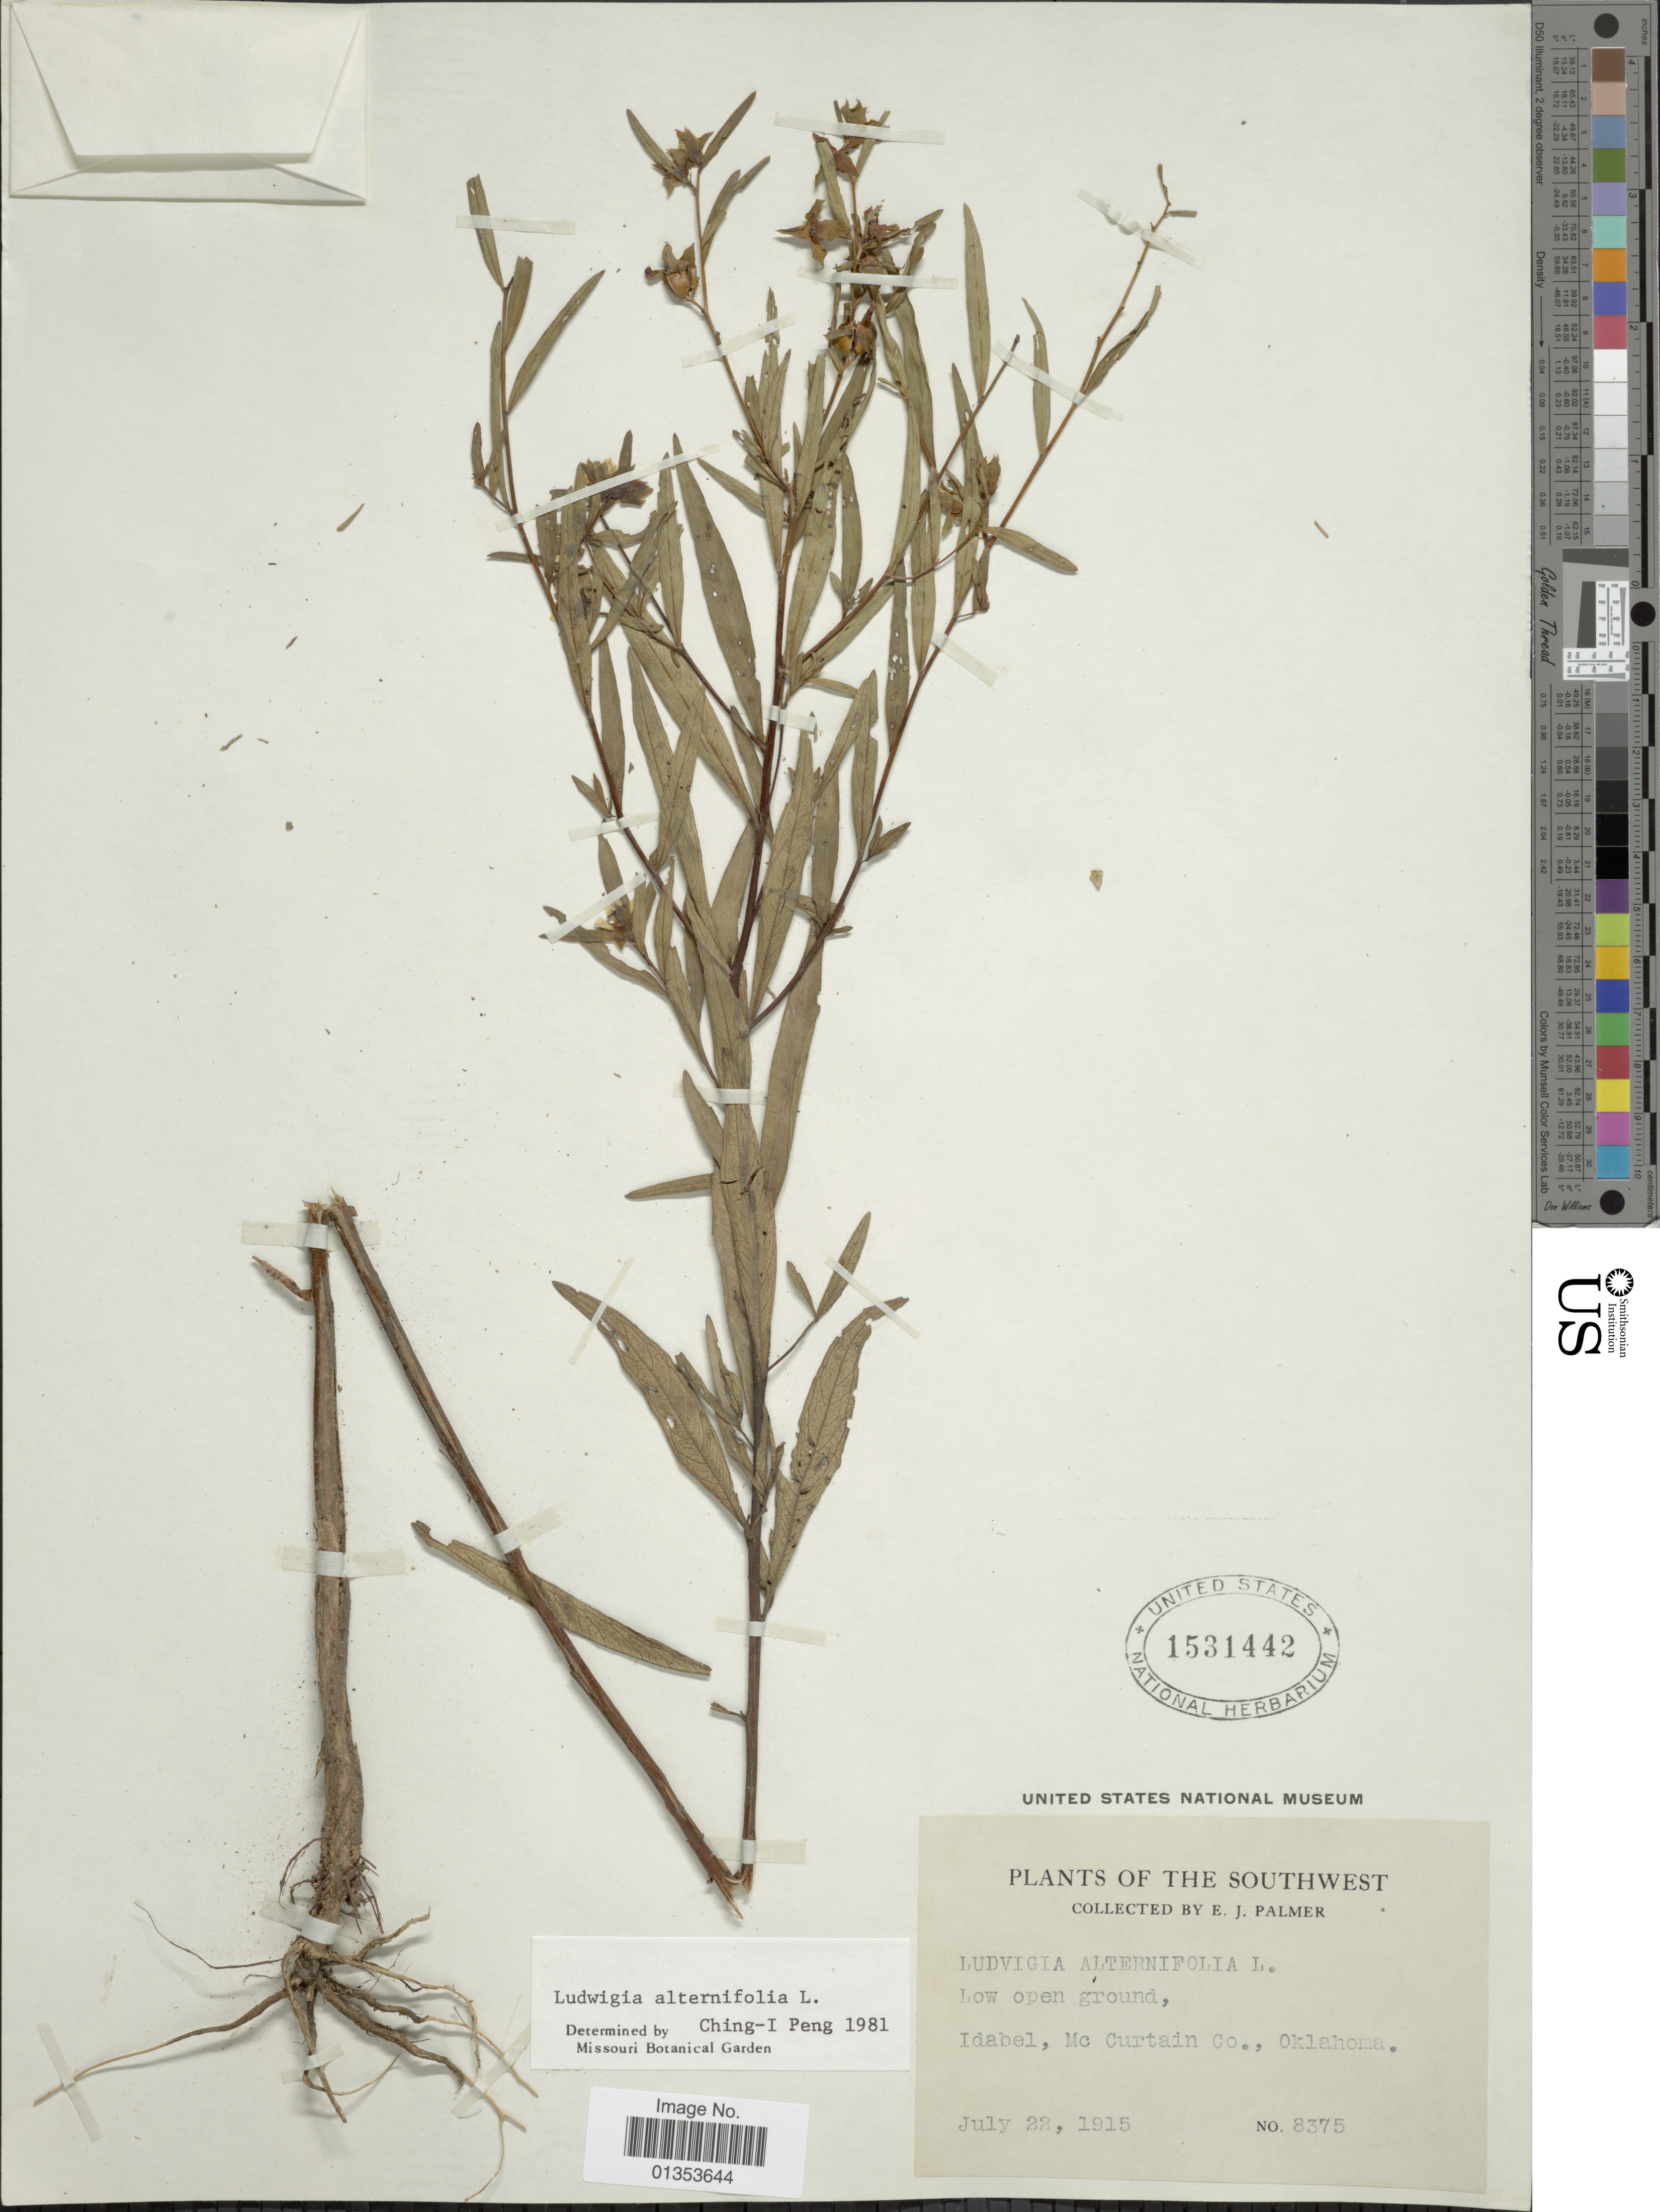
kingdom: Plantae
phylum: Tracheophyta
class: Magnoliopsida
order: Myrtales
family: Onagraceae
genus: Ludwigia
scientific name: Ludwigia alternifolia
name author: L.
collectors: E. J. Palmer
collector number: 8375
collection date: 1915-07-22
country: United States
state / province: Oklahoma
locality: The Southwest, Idabel, Mc Curtain Co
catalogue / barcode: US 1531442